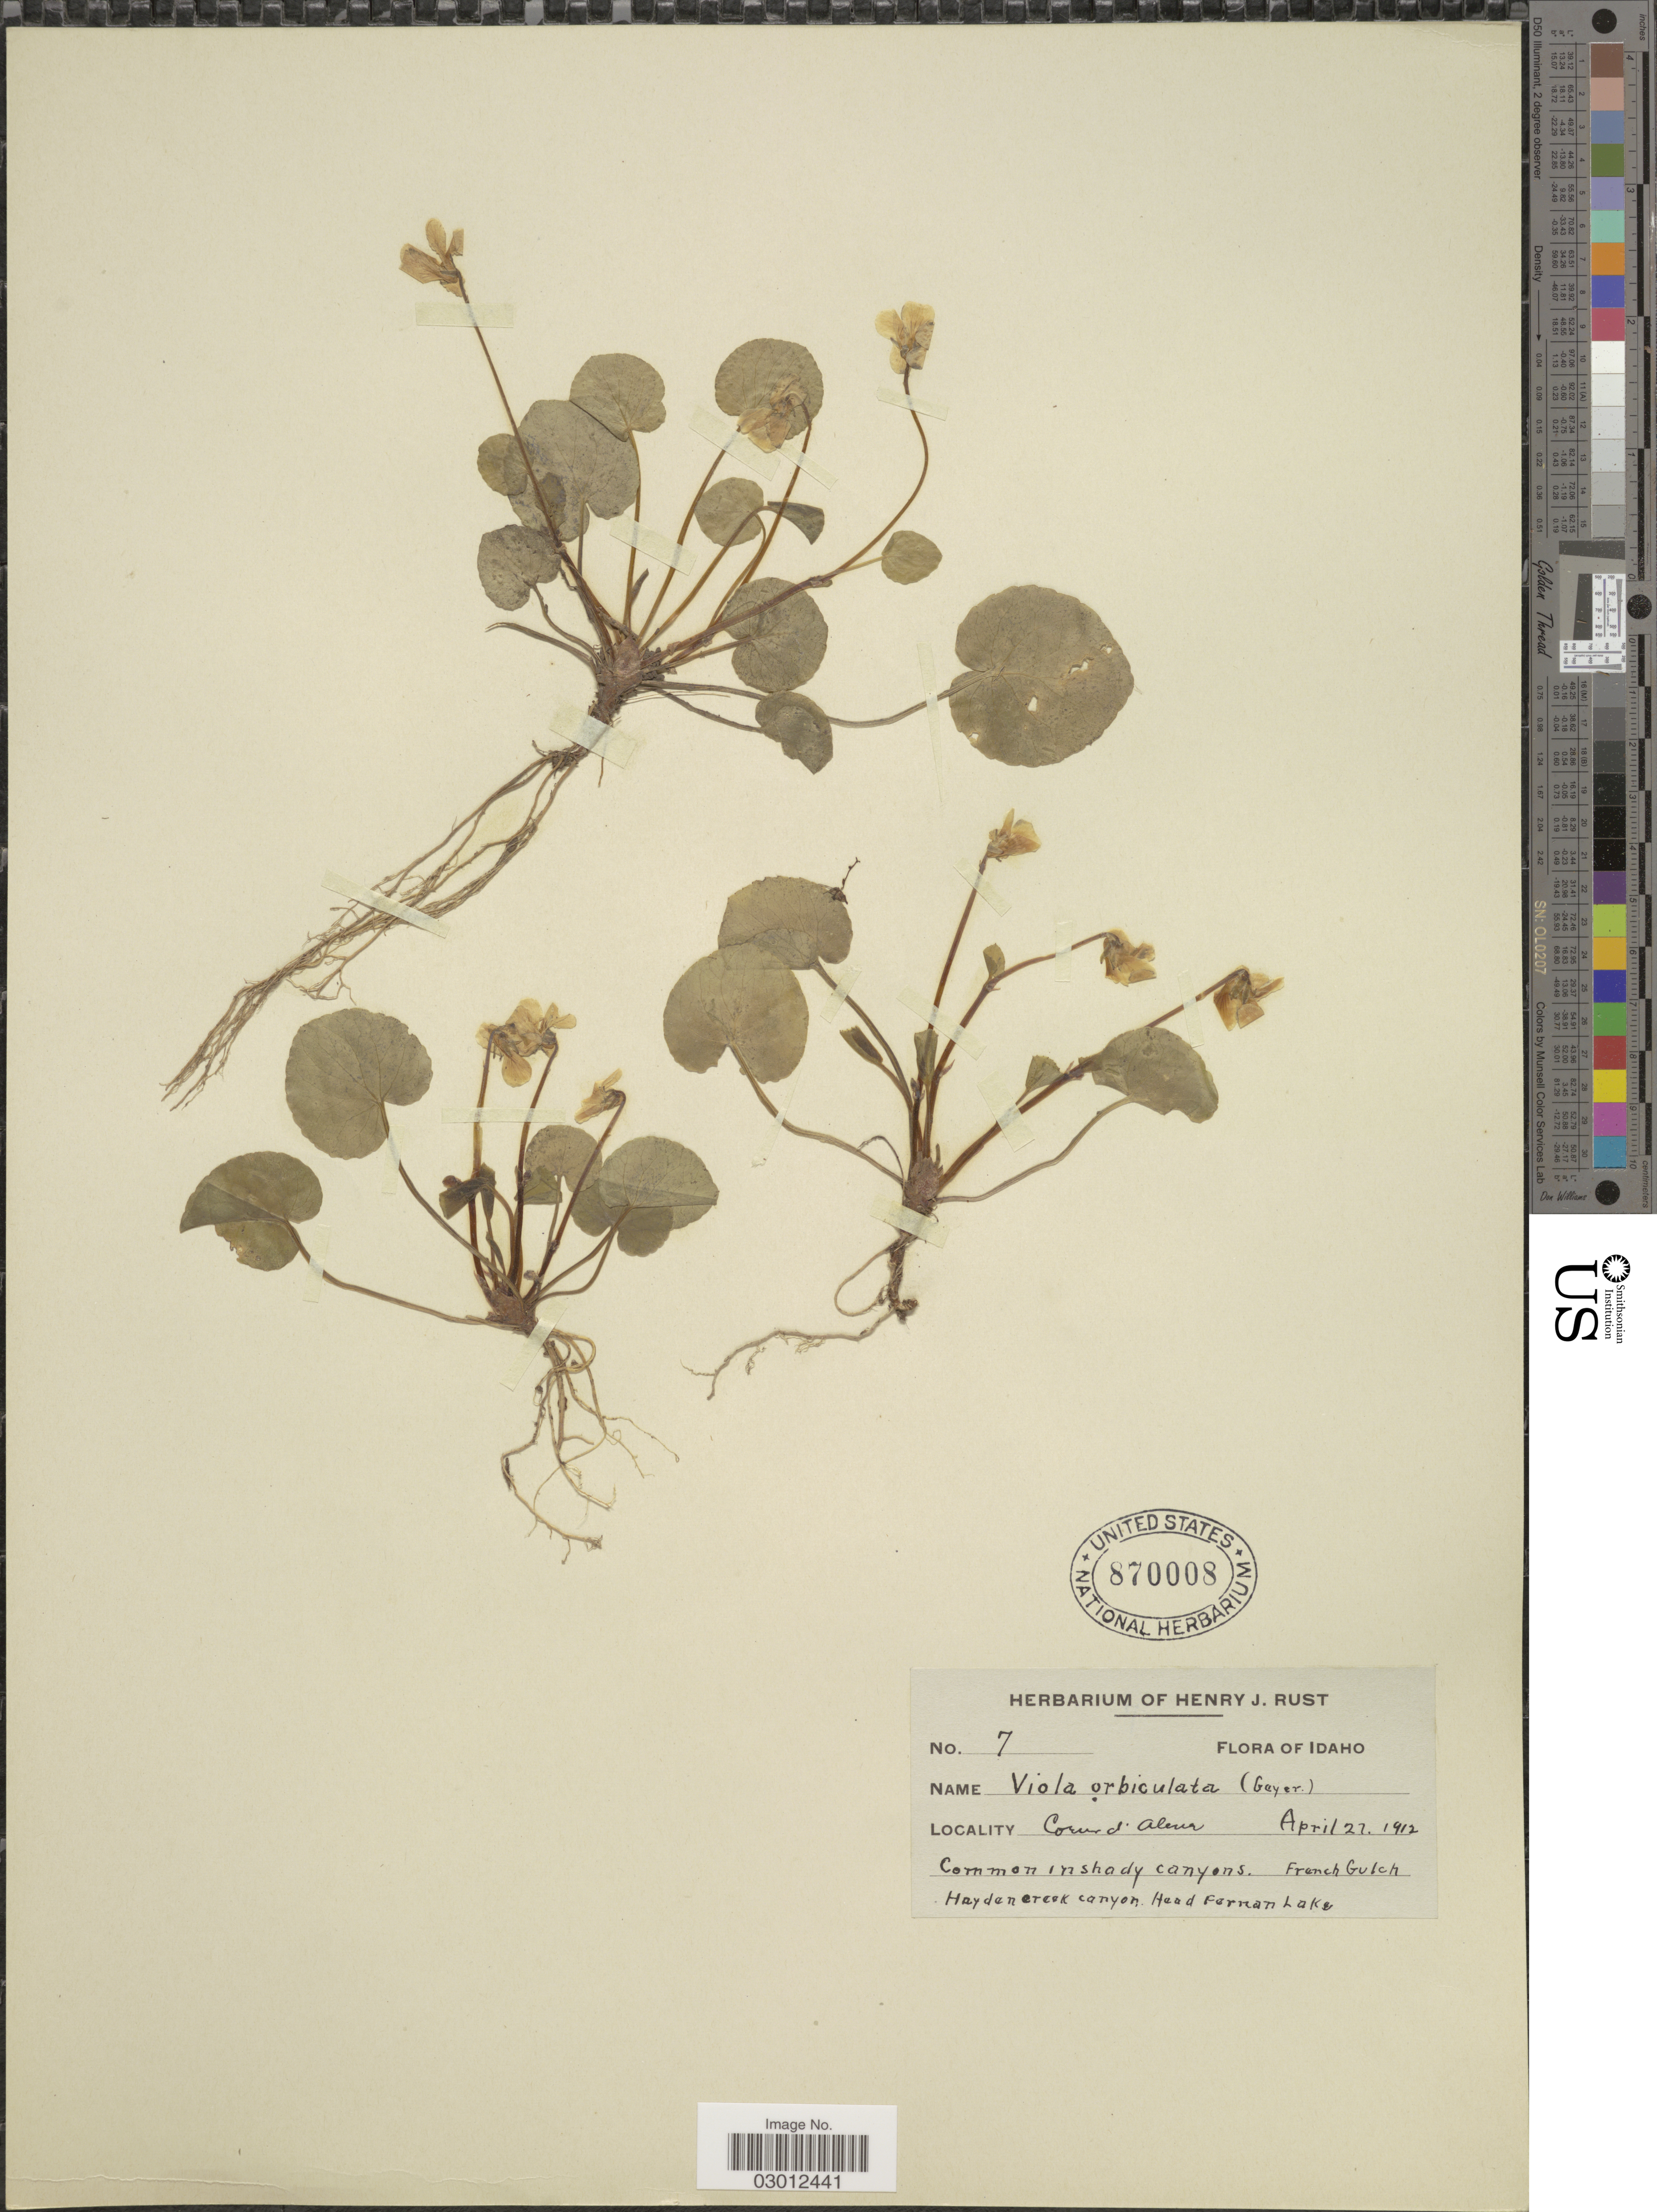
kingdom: Plantae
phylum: Tracheophyta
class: Magnoliopsida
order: Malpighiales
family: Violaceae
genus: Viola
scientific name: Viola orbiculata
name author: Geyer ex Hook.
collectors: ex herb. Henry J. Rust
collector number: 7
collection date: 1912-04-27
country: United States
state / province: Idaho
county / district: Kootenai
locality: Coeur d'Alene. Common in shady canyons. French Gulch Hayden creek canyon. Head Fernan Lake.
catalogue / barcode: US 870008